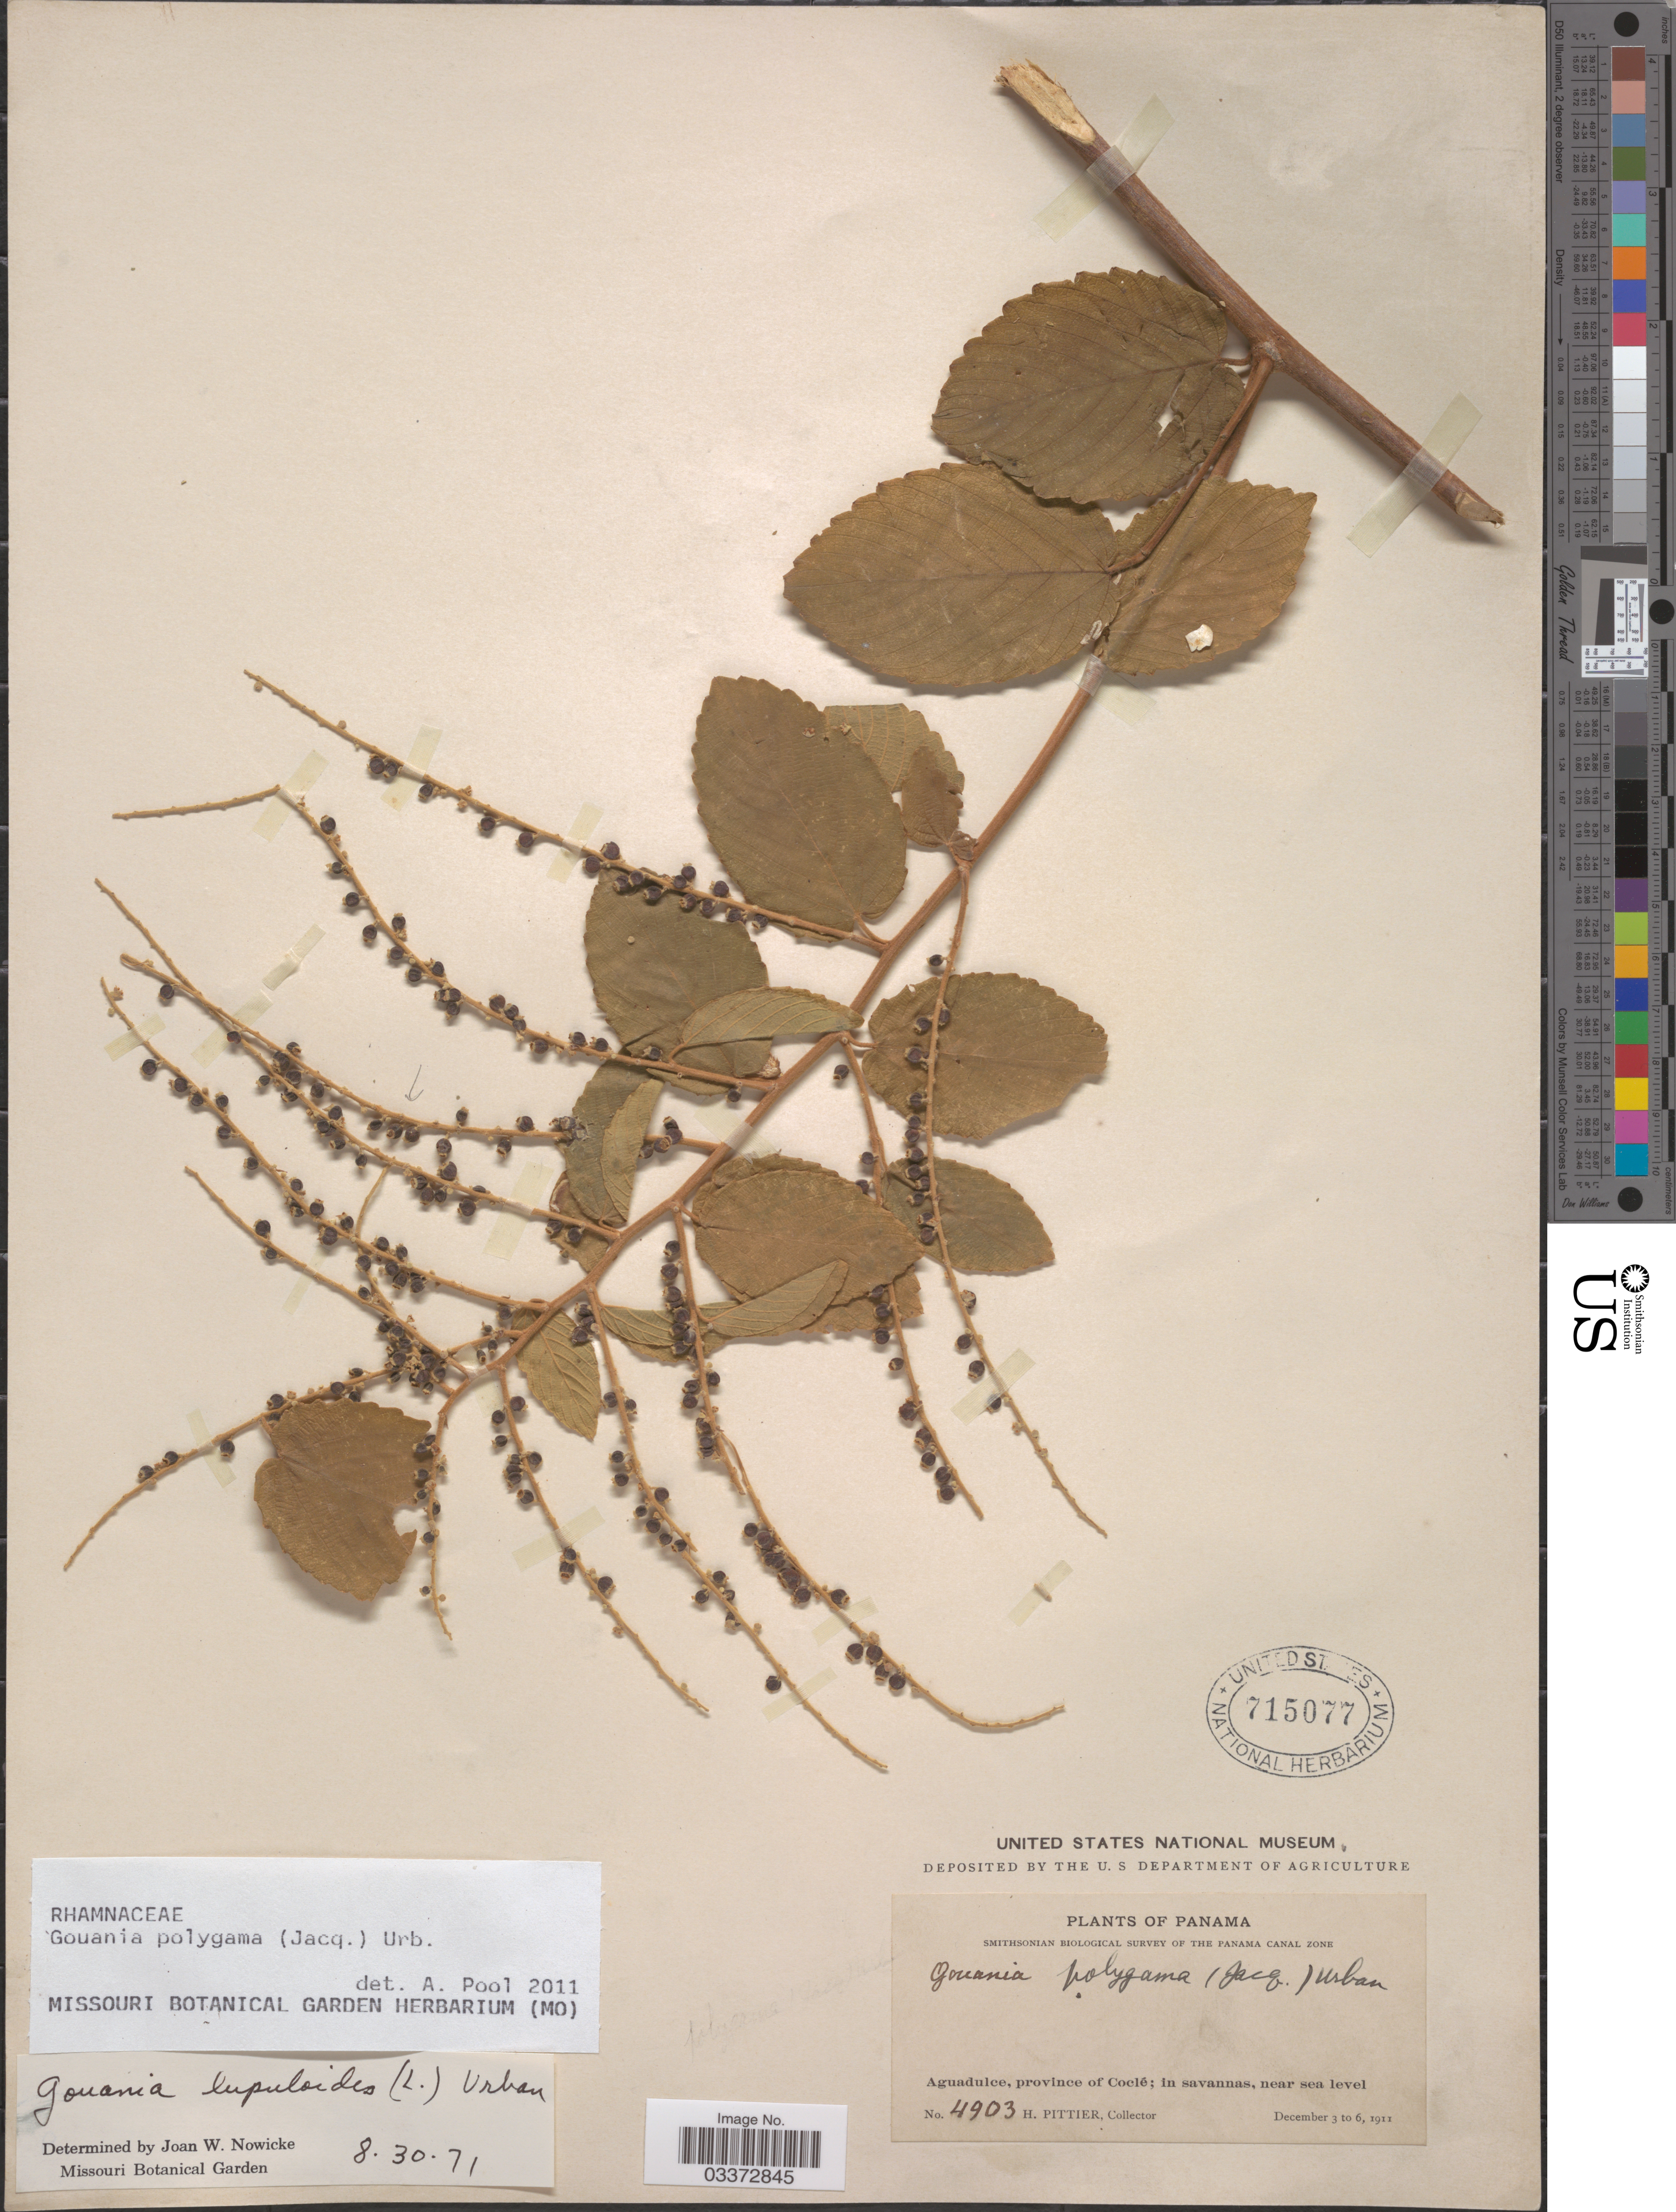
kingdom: Plantae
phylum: Tracheophyta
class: Magnoliopsida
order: Rosales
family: Rhamnaceae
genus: Gouania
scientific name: Gouania polygama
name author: (Jacq.) Urb.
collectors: H. F. Pittier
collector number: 4903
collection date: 1911-12-03/1911-12-06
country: Panama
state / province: Coclé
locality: Aguadulce.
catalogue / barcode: US 715077